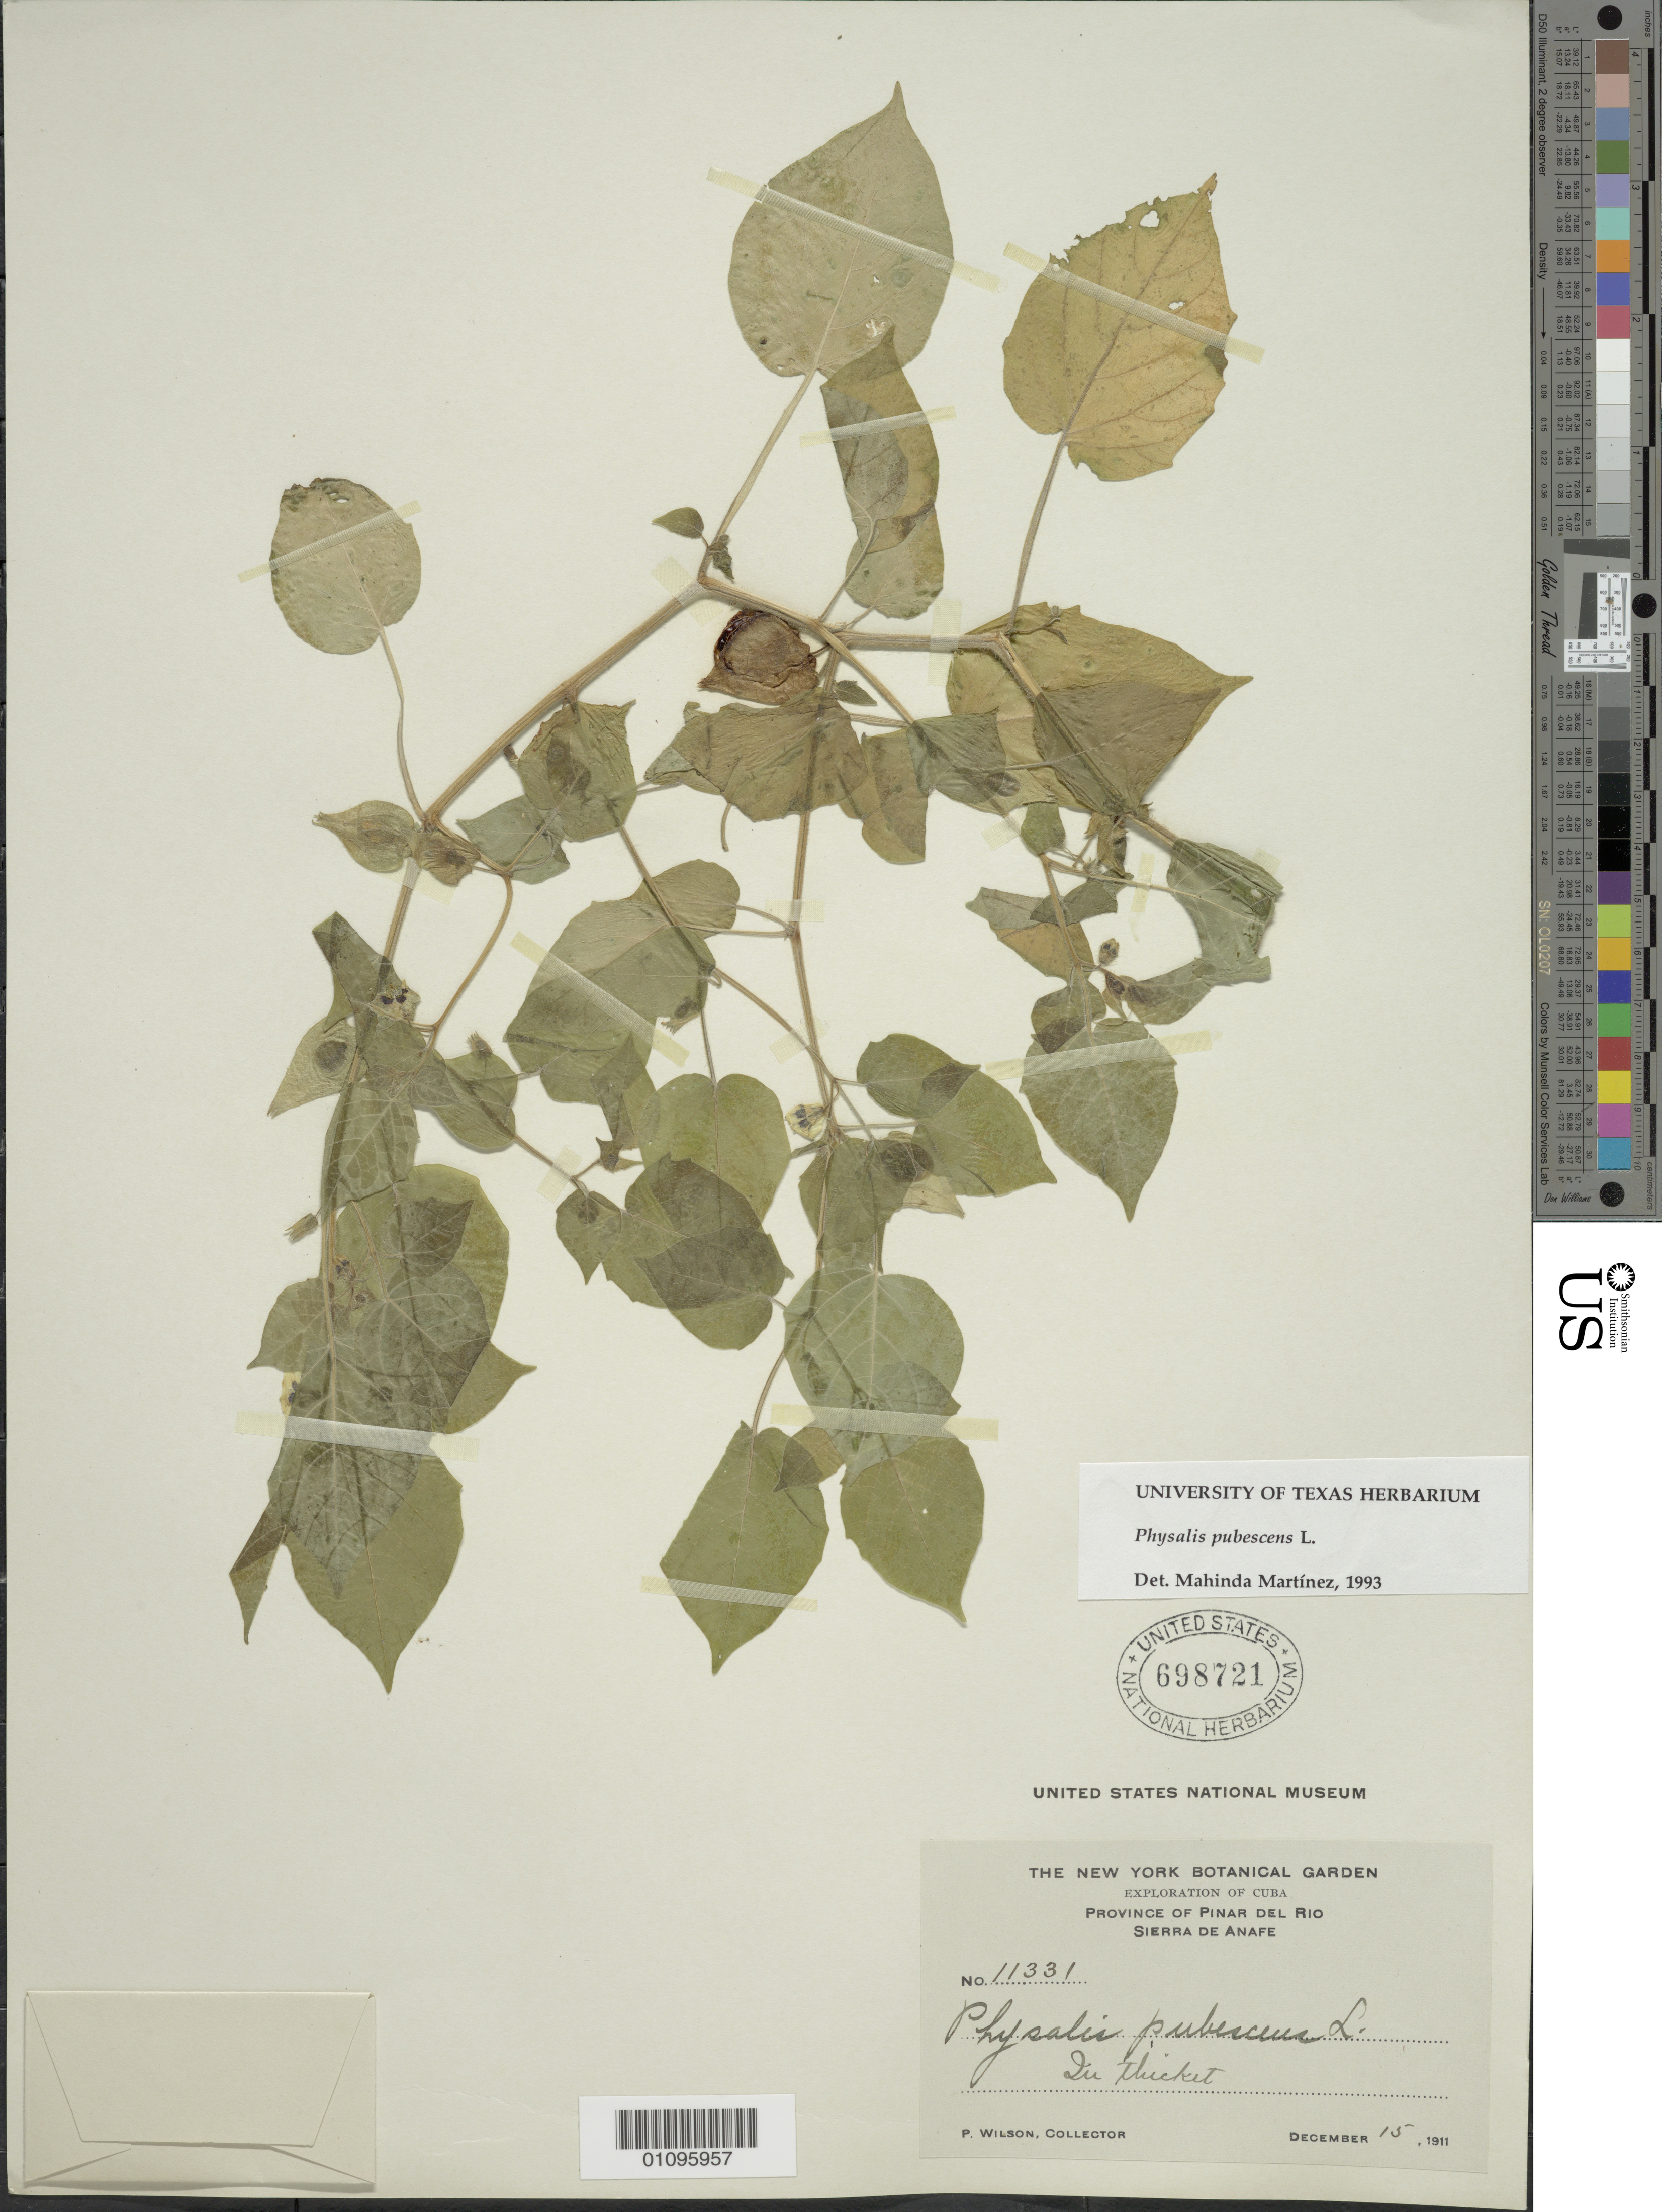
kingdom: Plantae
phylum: Tracheophyta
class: Magnoliopsida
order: Solanales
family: Solanaceae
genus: Physalis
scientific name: Physalis pubescens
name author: L.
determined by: Martinez, M.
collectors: P. Wilson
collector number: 11331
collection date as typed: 15 Dec 1911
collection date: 1911-12-15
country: Cuba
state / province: Pinar del Río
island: Cuba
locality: Sierra de Anafe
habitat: In thicket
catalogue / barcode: US 698721